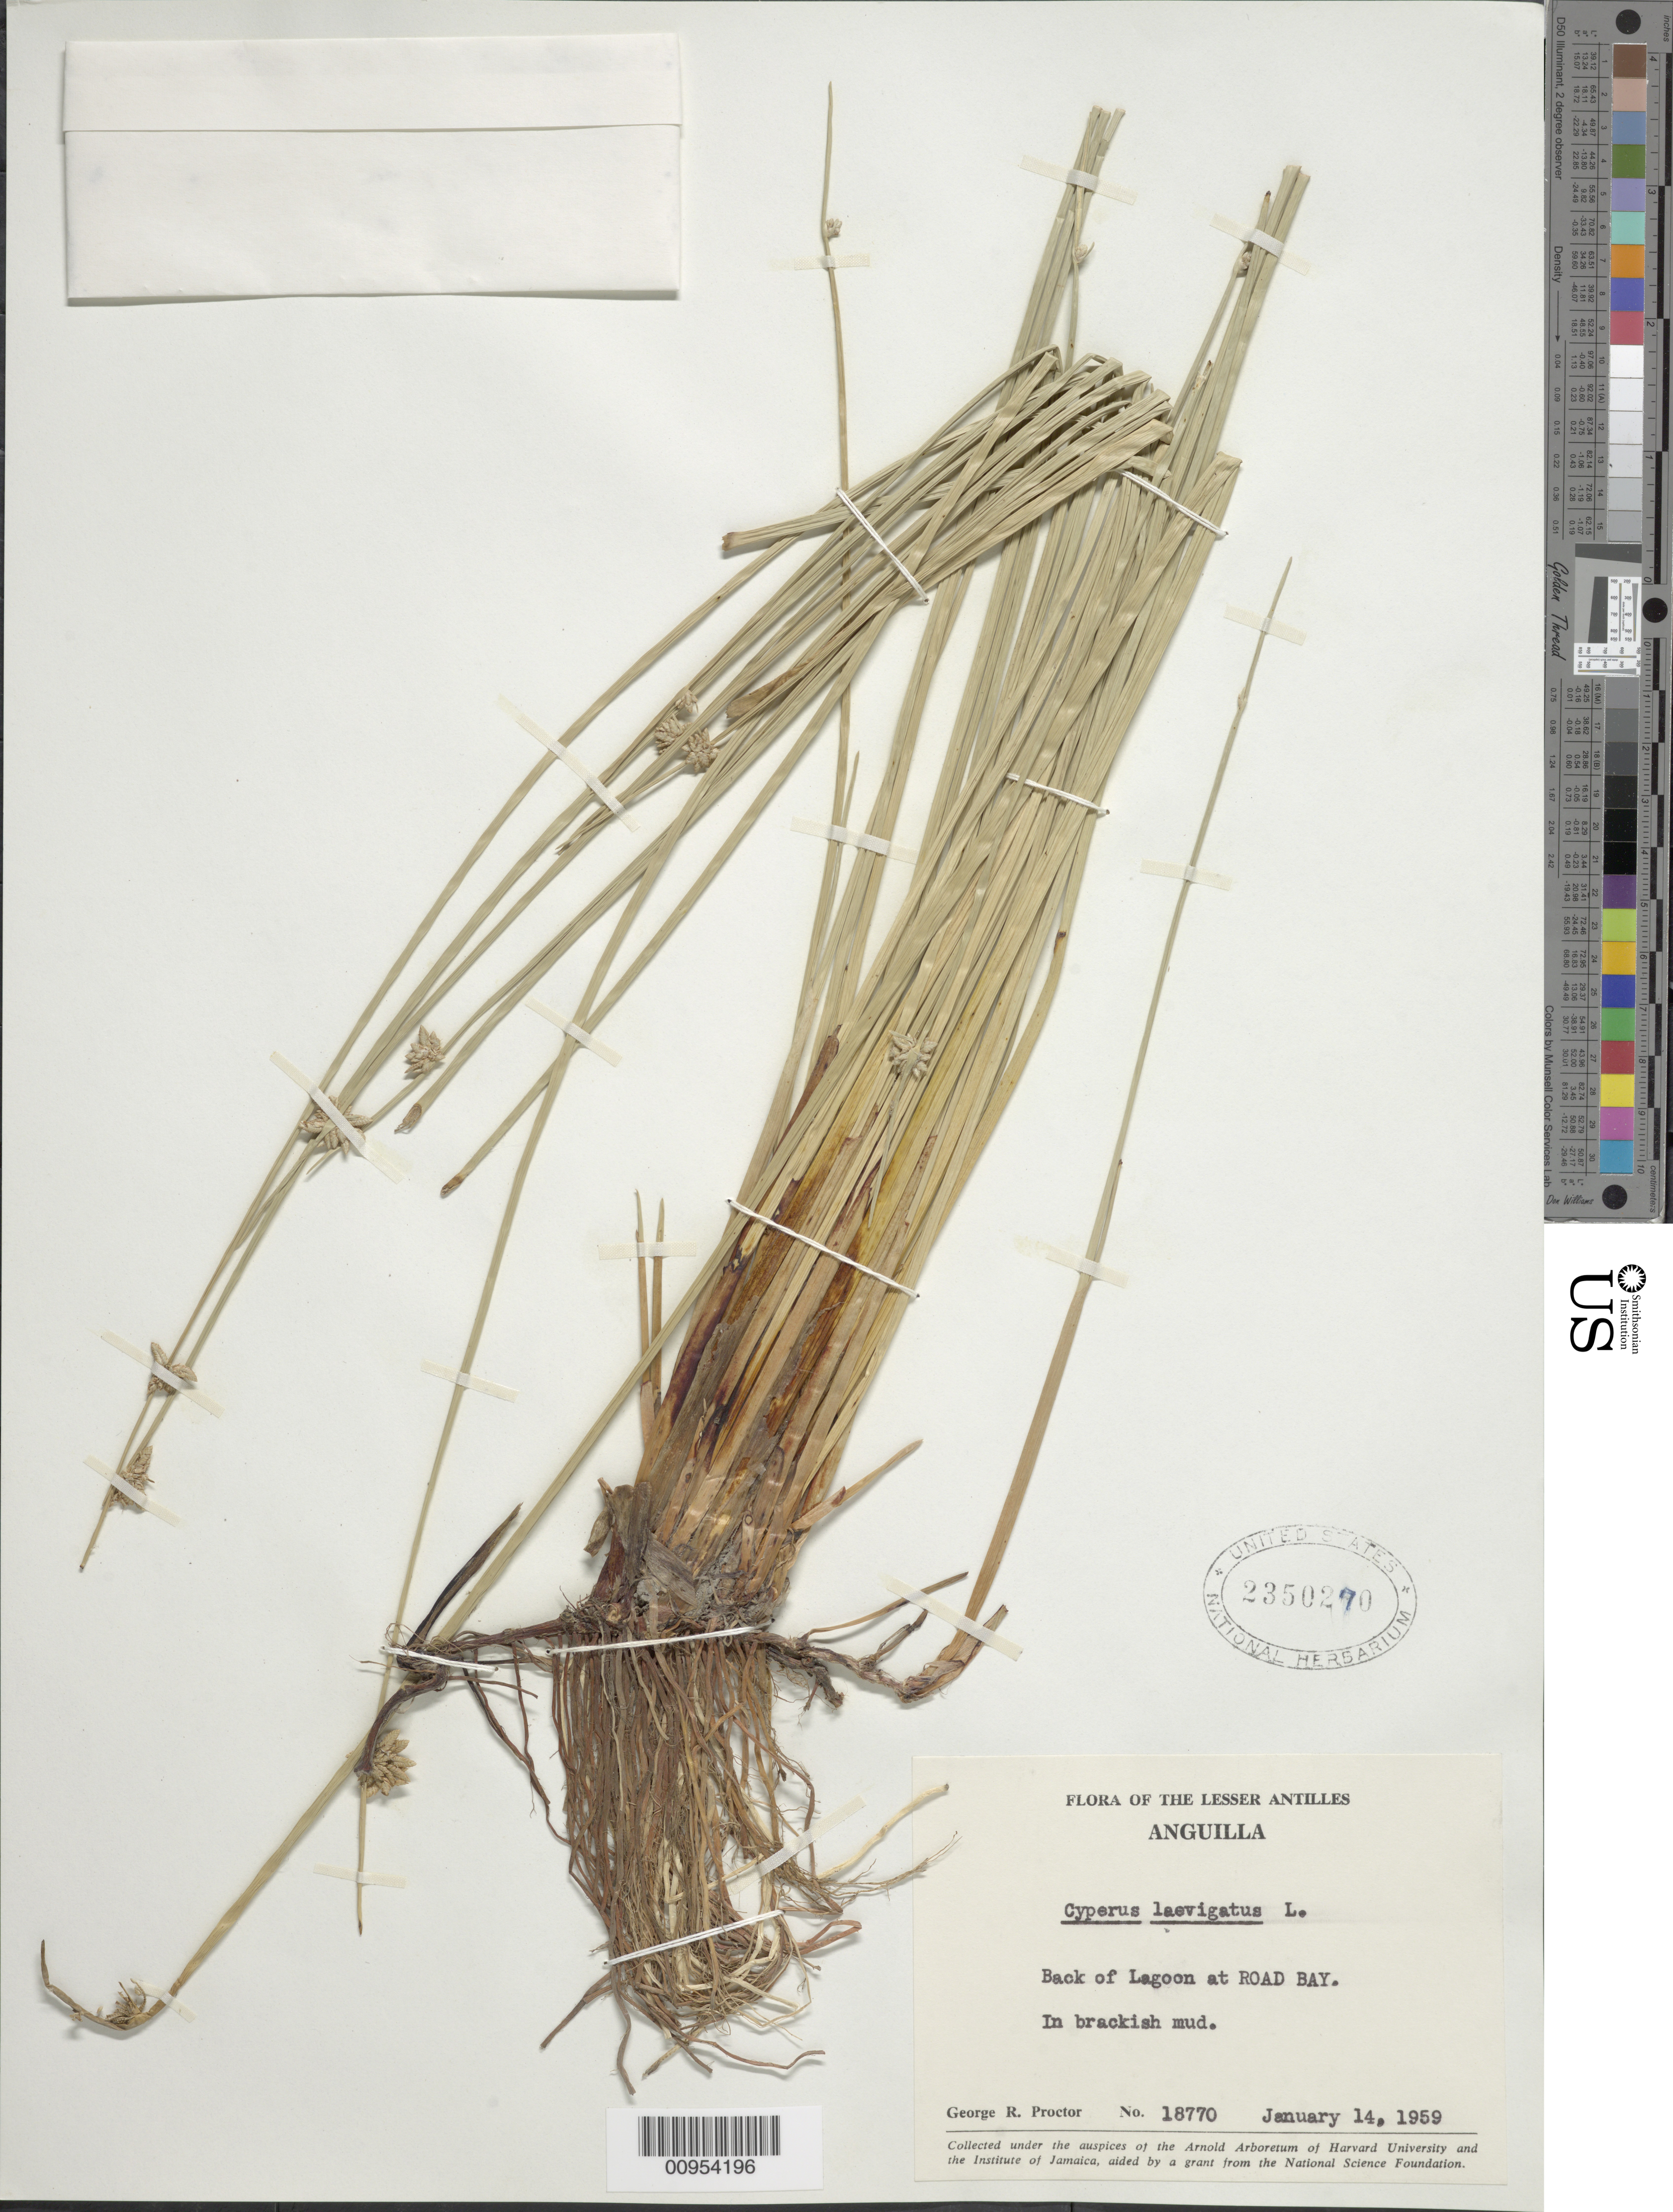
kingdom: Plantae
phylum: Tracheophyta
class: Liliopsida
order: Poales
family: Cyperaceae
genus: Cyperus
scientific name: Cyperus laevigatus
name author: L.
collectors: G. R. Proctor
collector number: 18770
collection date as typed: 14 Jan 1959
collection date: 1959-01-14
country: Anguilla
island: Anguilla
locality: Back of Lagoon at Road Bay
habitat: In brackish mud at back of lagoon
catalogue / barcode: US 2350270